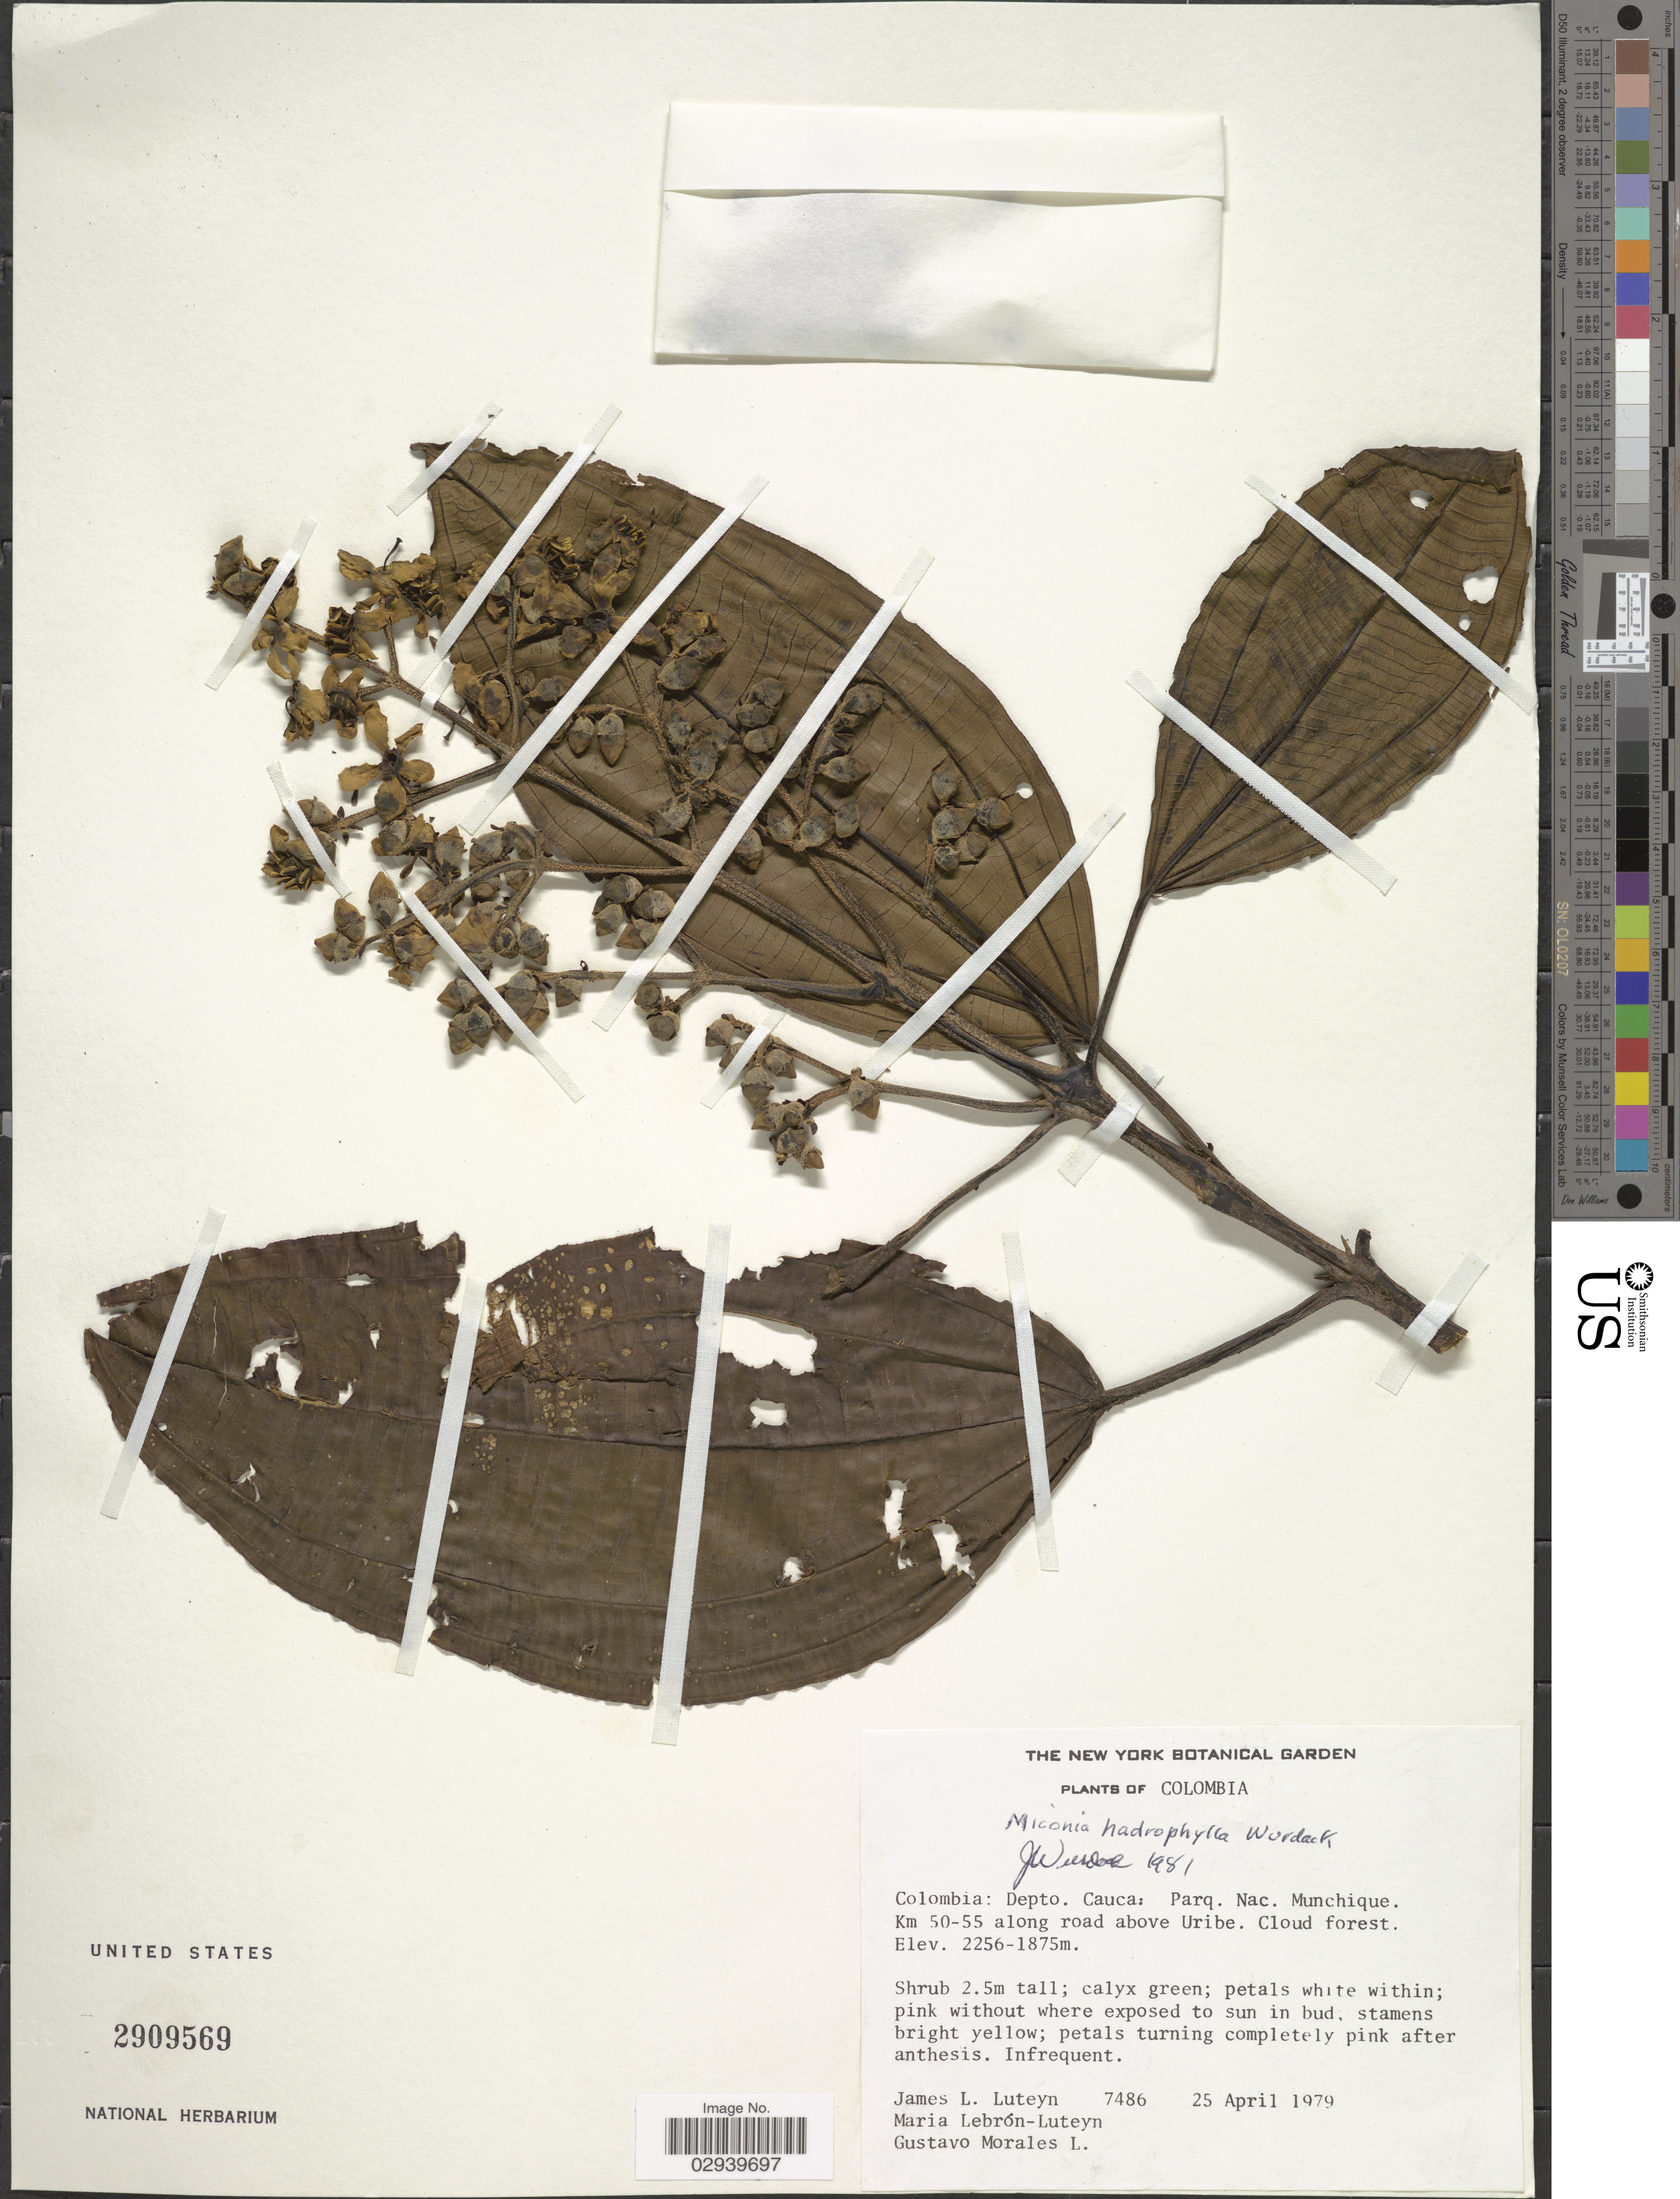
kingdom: Plantae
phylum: Tracheophyta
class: Magnoliopsida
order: Myrtales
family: Melastomataceae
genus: Miconia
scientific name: Miconia hadrophylla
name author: Wurdack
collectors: M. L. Lebrón-Luteyn, M. L. Lebrón-Luteyn & G. Morales L.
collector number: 7486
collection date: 1979-04-25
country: Colombia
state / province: Cauca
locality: Depto. Cauca: Parq. Nac. Munchique. Km 50-55 along road above Uribe.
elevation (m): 1875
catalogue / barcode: US 2909569